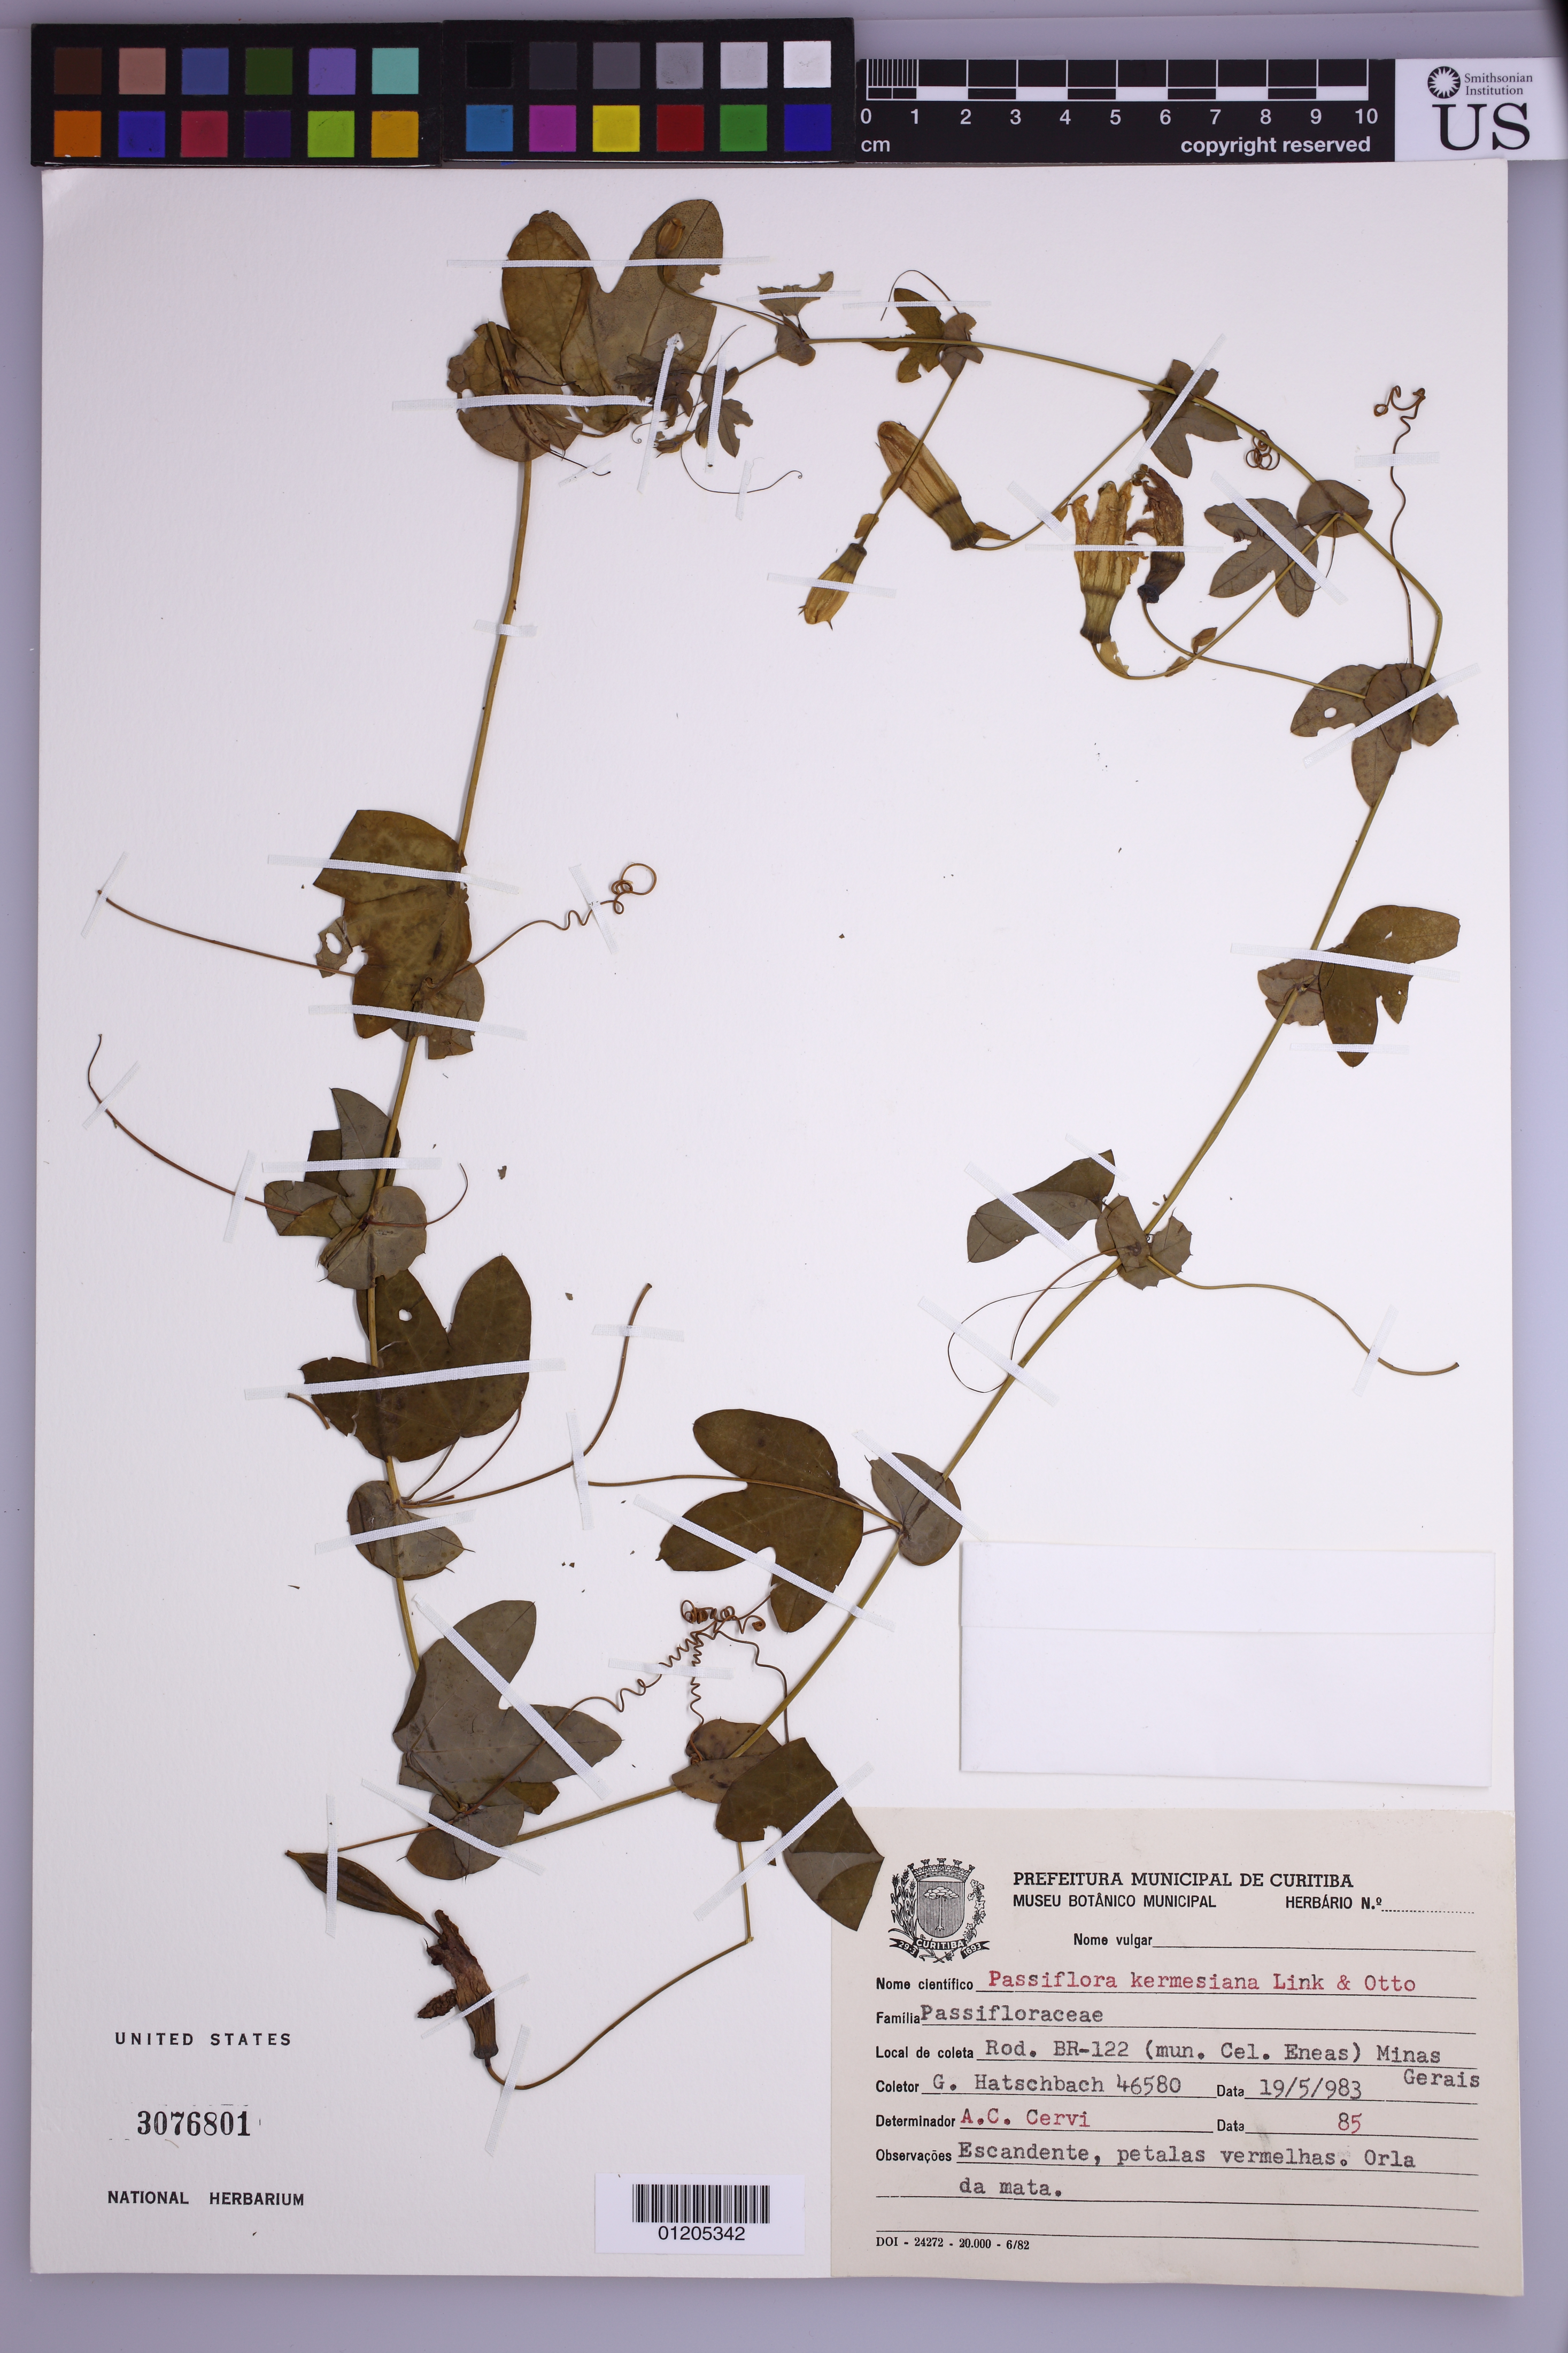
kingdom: Plantae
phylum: Tracheophyta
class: Magnoliopsida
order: Malpighiales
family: Passifloraceae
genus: Passiflora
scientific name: Passiflora kermesina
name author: Link & Otto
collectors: G. Hatschbach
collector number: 46580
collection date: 1983-05-19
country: Brazil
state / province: Minas Gerais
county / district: Capitao Eneas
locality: Rod. BR-122 (mun. Cel. Eneas)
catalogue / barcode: US 3076801